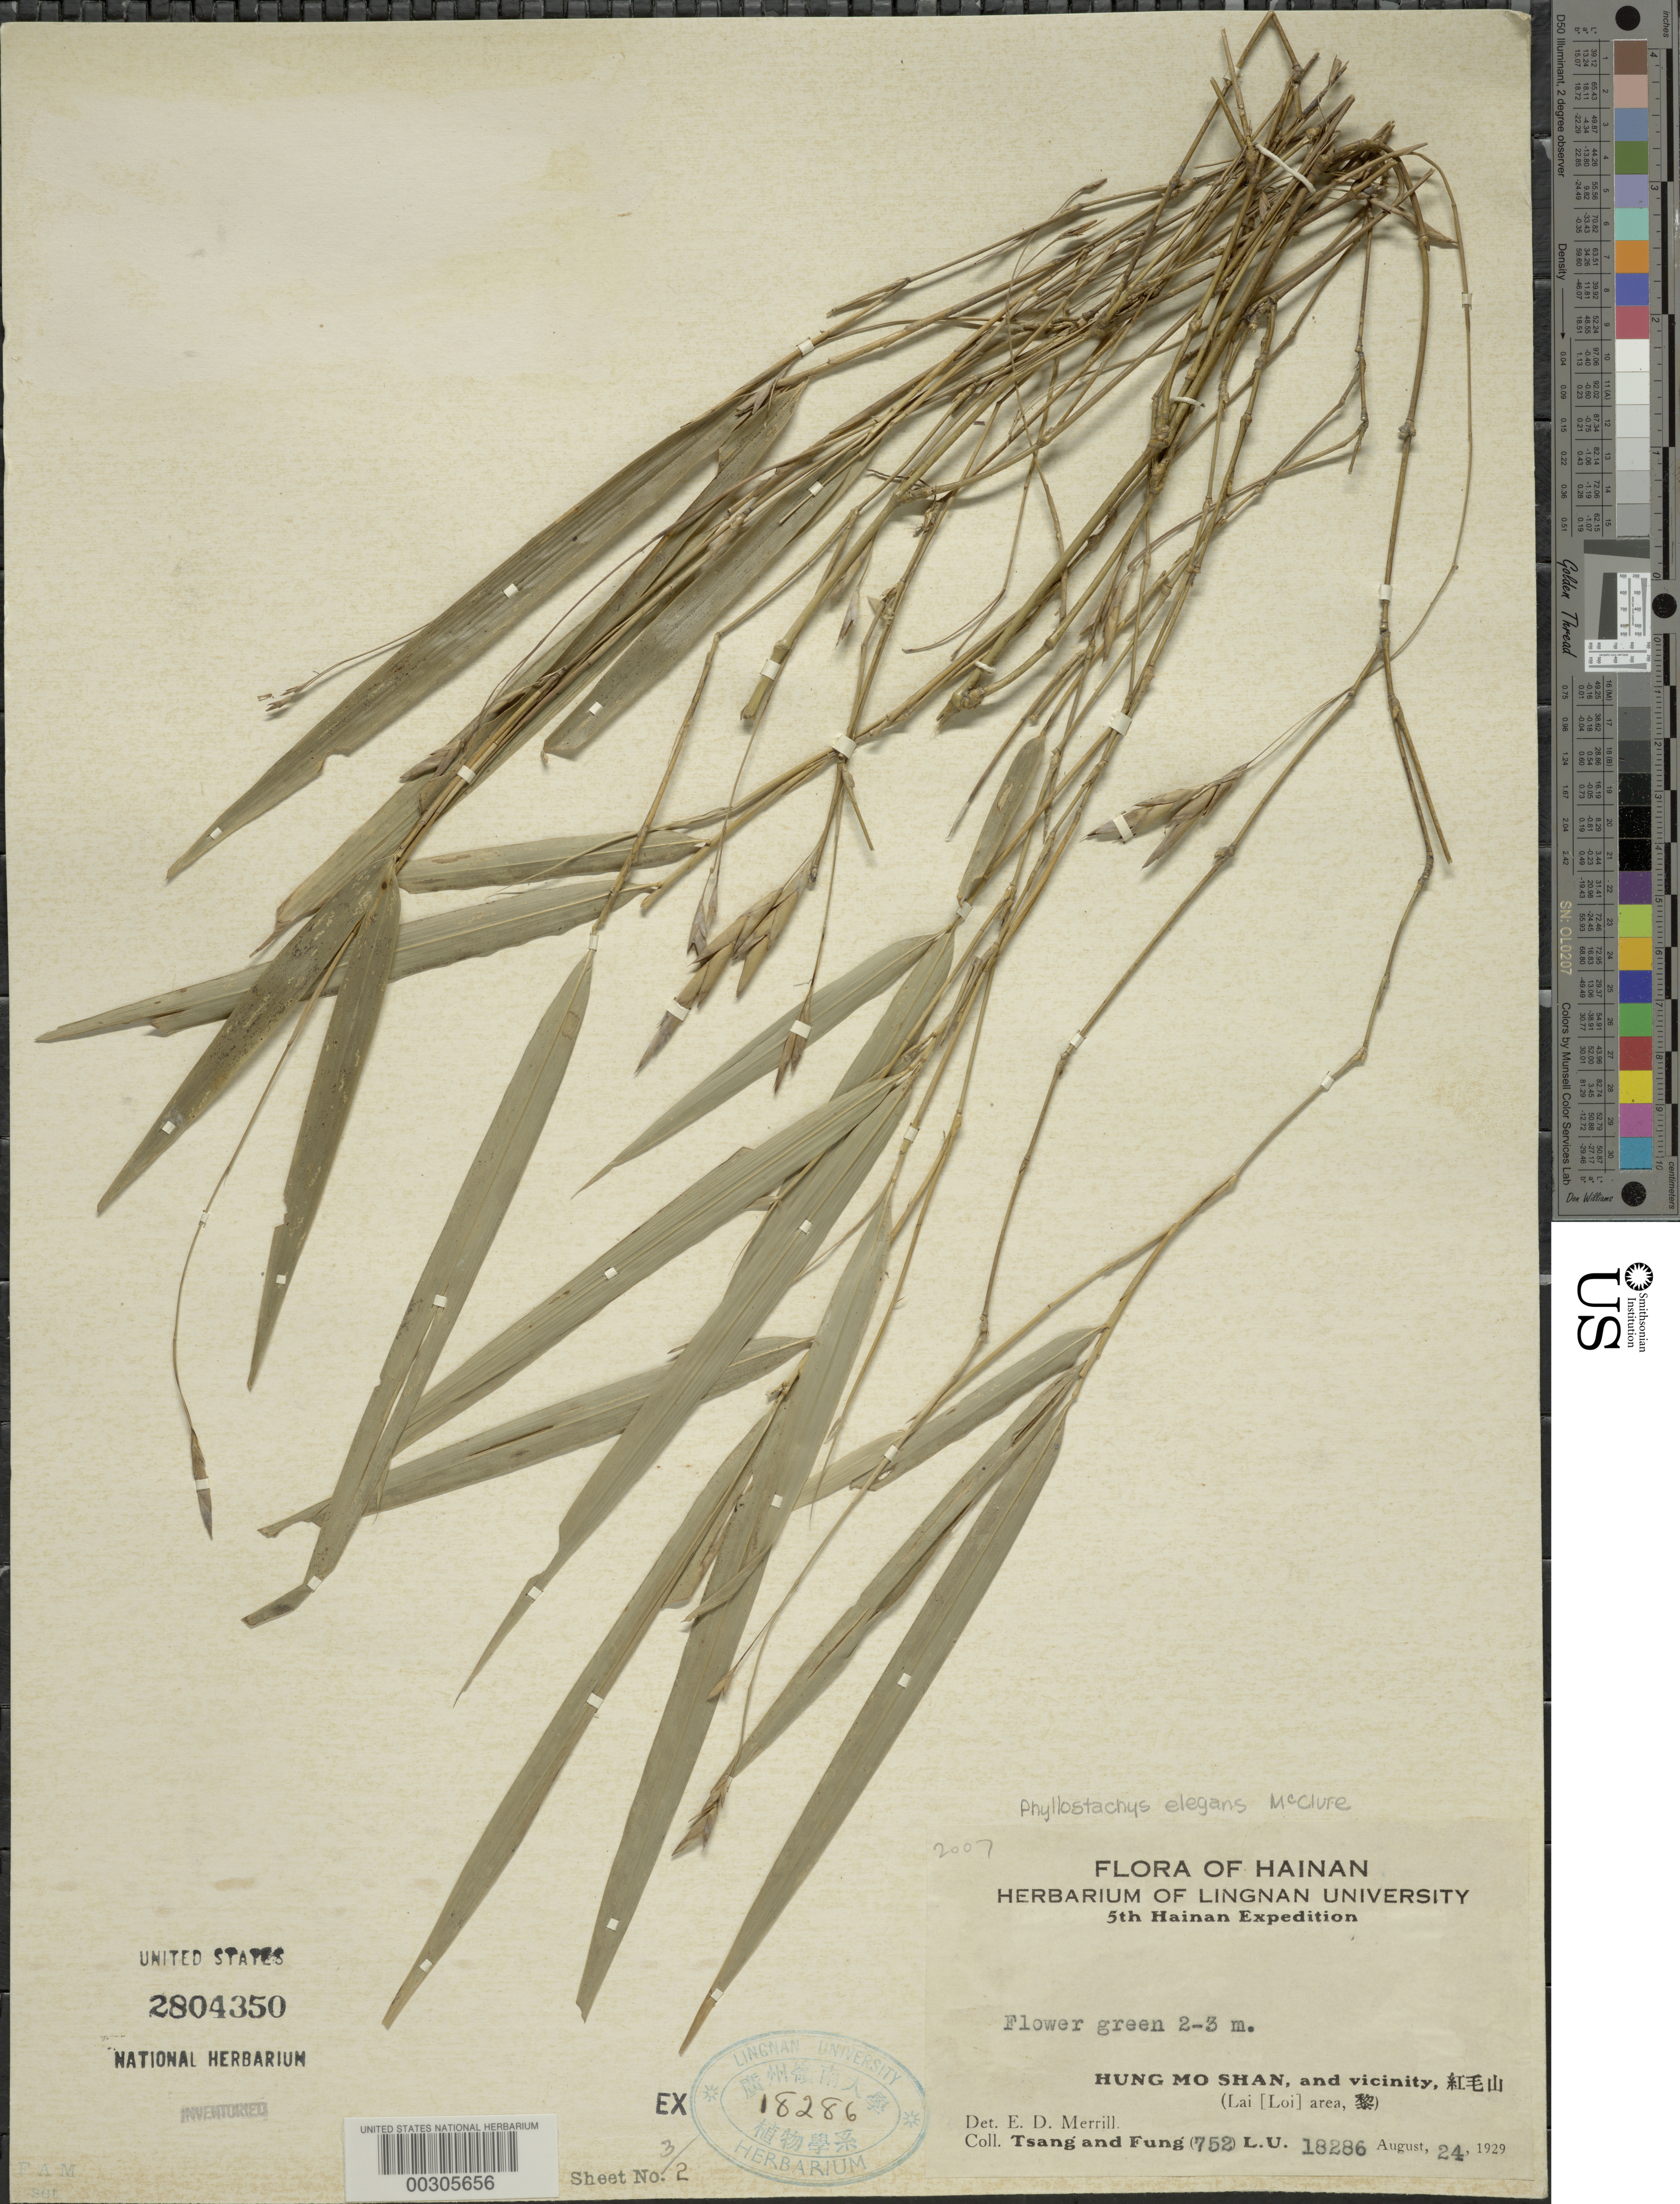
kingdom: Plantae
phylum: Tracheophyta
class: Liliopsida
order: Poales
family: Poaceae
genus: Phyllostachys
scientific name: Phyllostachys elegans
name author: McClure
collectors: F. A. McClure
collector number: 752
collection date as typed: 22 Aug 1929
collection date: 1929-08-22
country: China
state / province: Hainan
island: Hainan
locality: Hung mo shan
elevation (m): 1500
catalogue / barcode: US 2804350